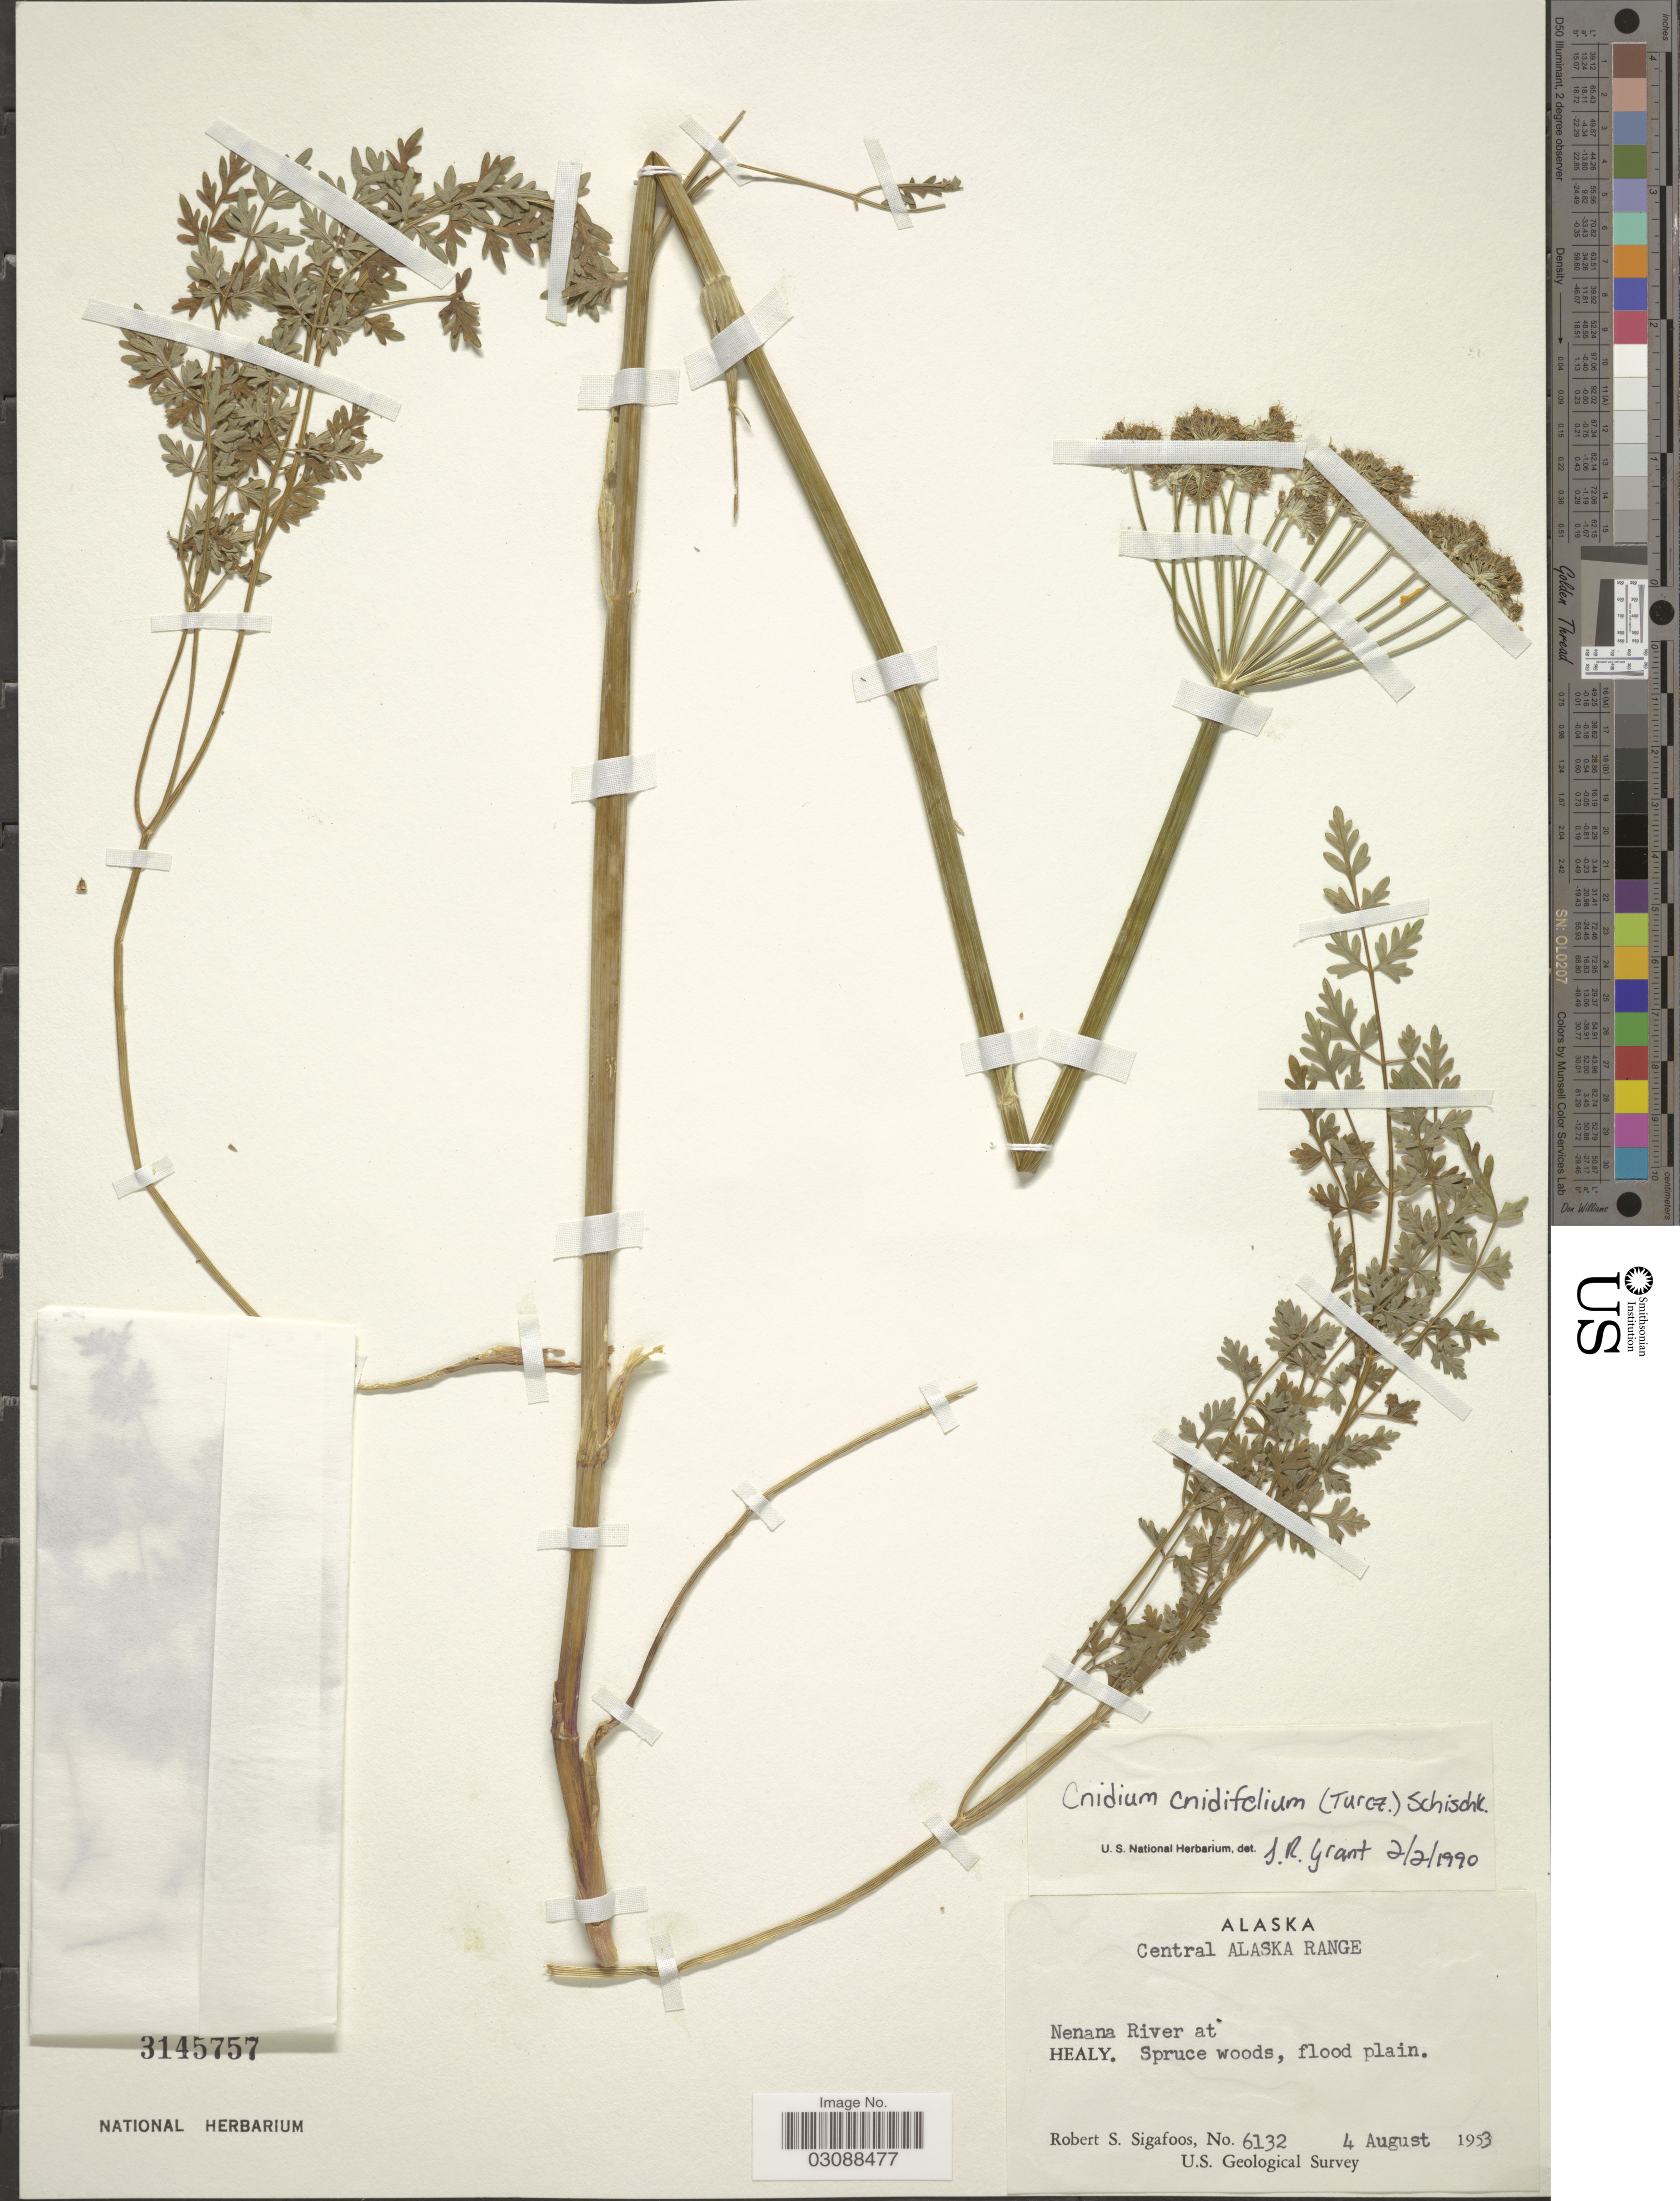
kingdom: Plantae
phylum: Tracheophyta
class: Magnoliopsida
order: Apiales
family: Apiaceae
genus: Cnidium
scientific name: Cnidium cnidiifolium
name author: (Turcz.) Schischk.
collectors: R. Sigafoos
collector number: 6132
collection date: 1953-08-04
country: United States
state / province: Alaska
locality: Central Alaska Range. Nenana River at Healy.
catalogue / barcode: US 3145757